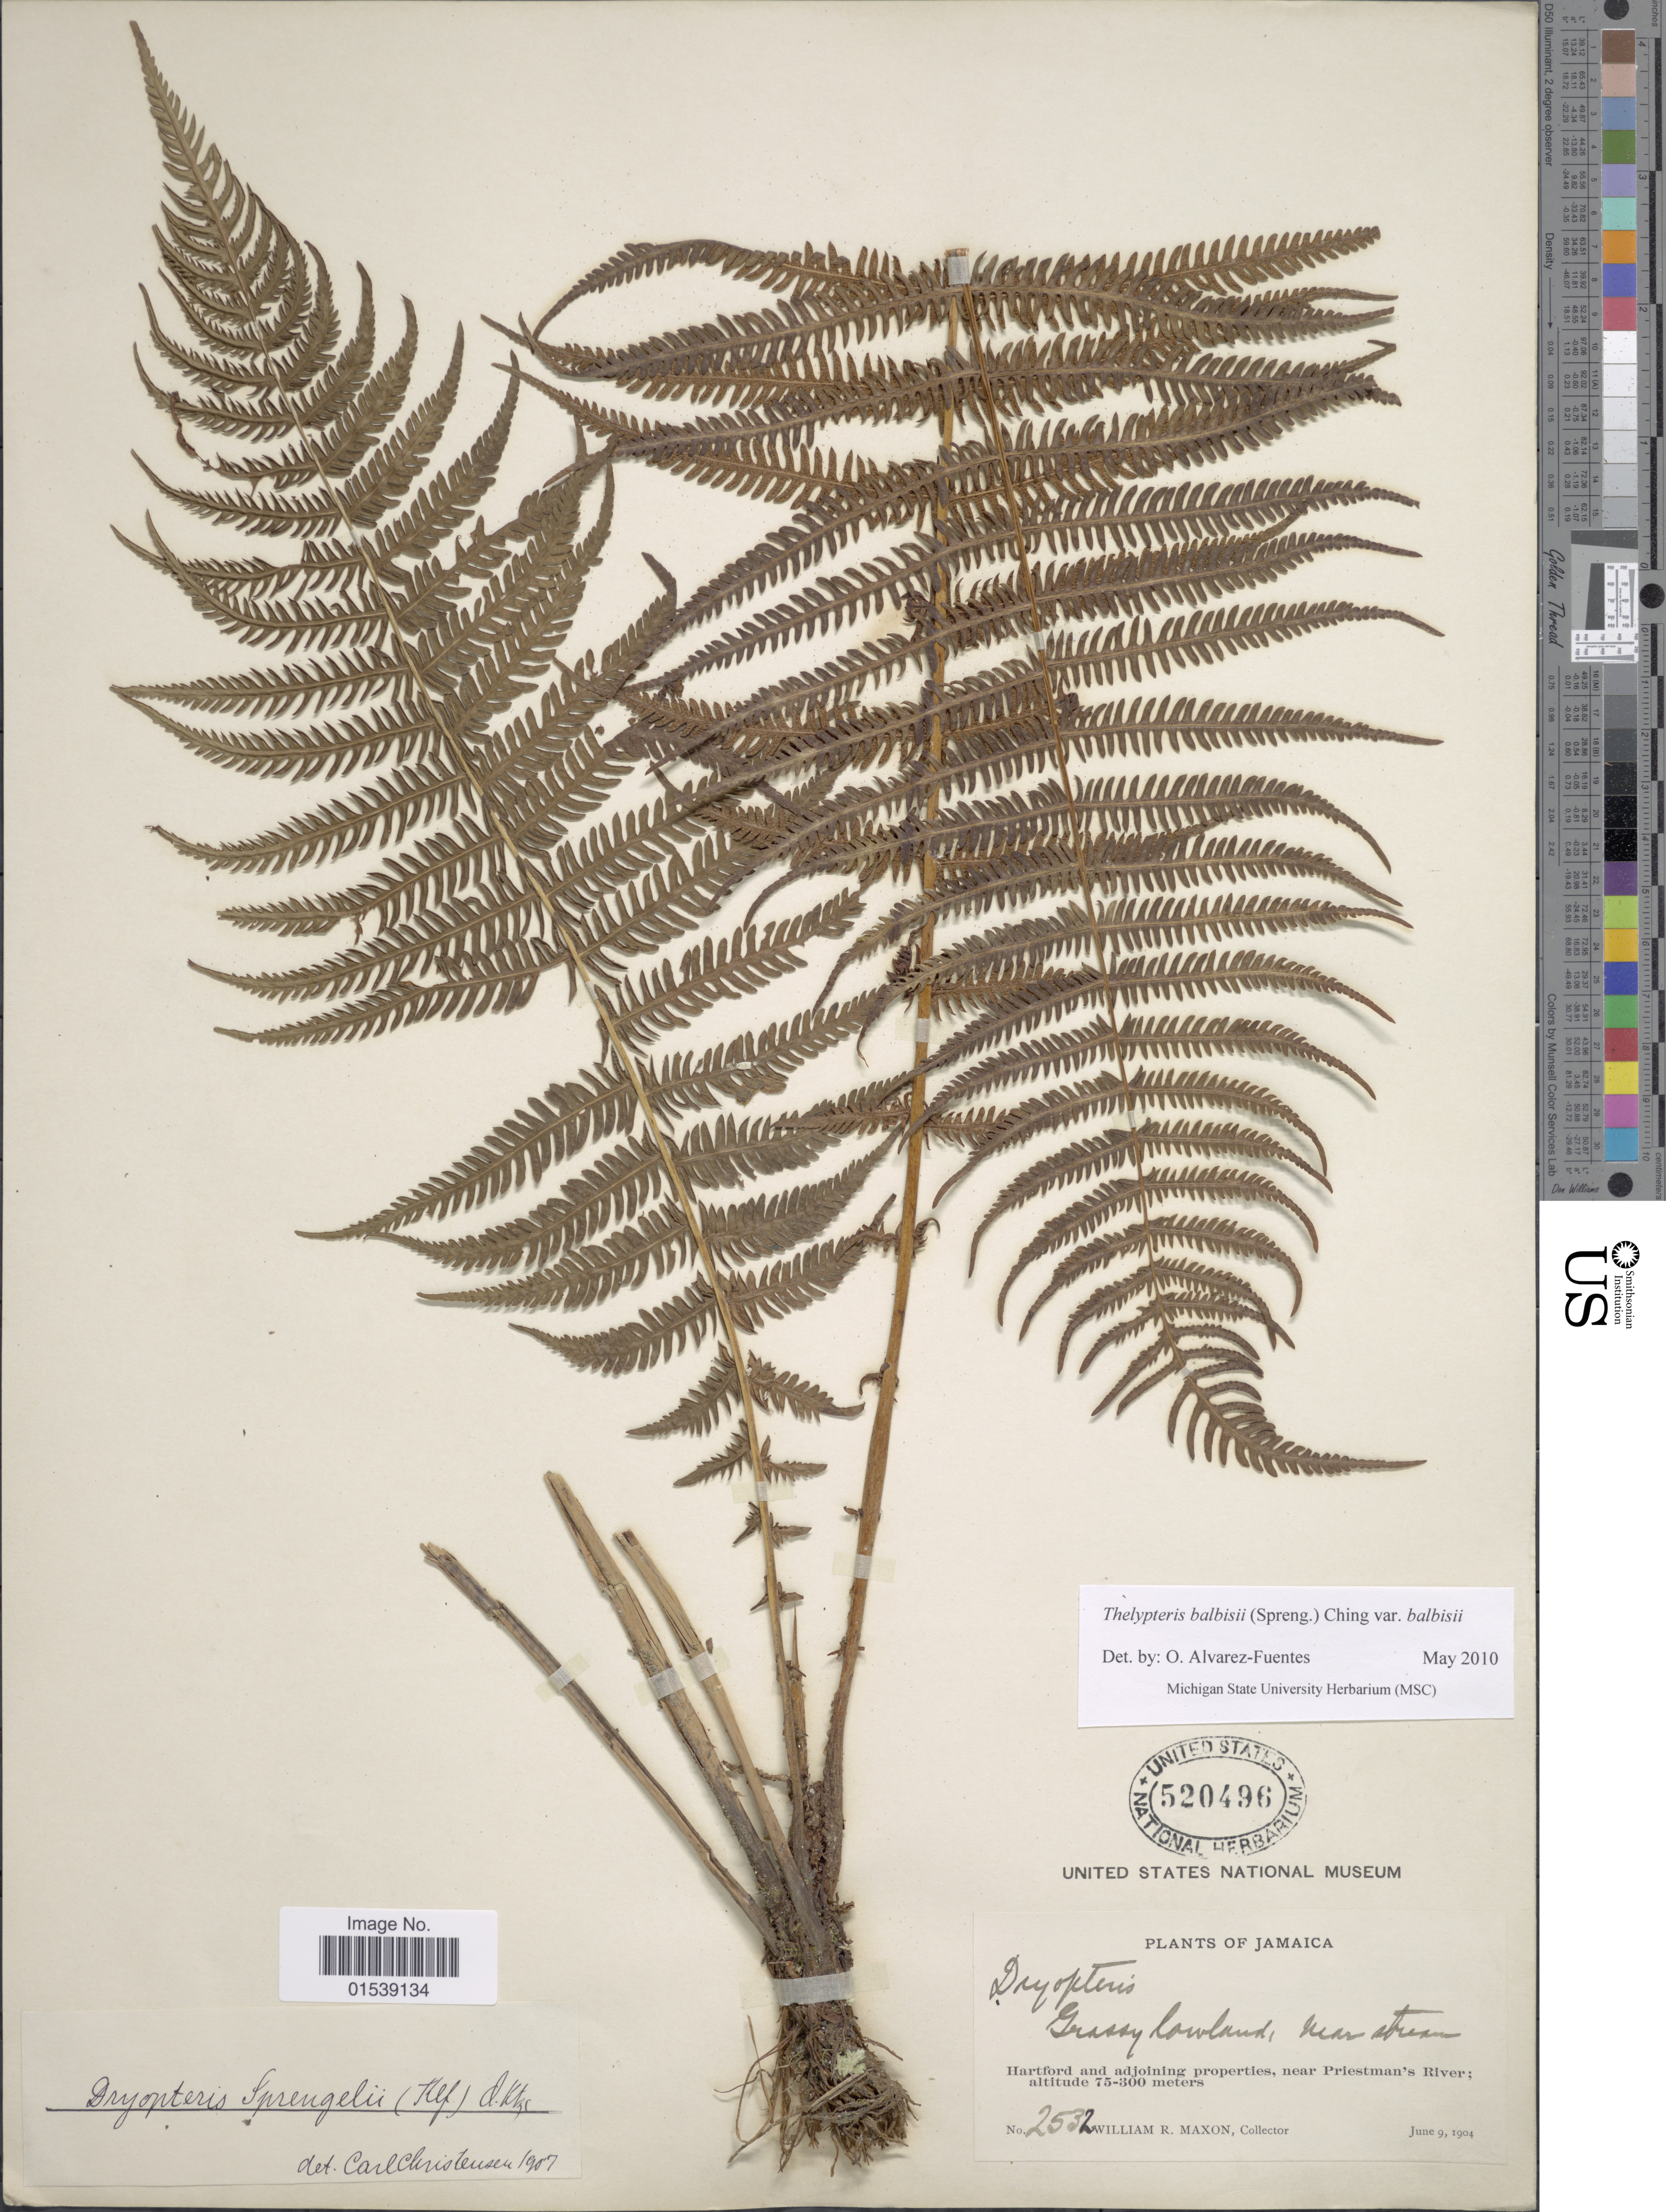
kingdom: Plantae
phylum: Tracheophyta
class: Polypodiopsida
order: Polypodiales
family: Thelypteridaceae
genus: Amauropelta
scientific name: Amauropelta balbisii (Spreng.) comb. nov., ined. 2015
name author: (Spreng.)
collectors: W. R. Maxon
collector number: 2532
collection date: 1904-06-09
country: Jamaica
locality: Hartford and adjoining properties, near Priestman's River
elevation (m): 75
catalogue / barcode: US 520496